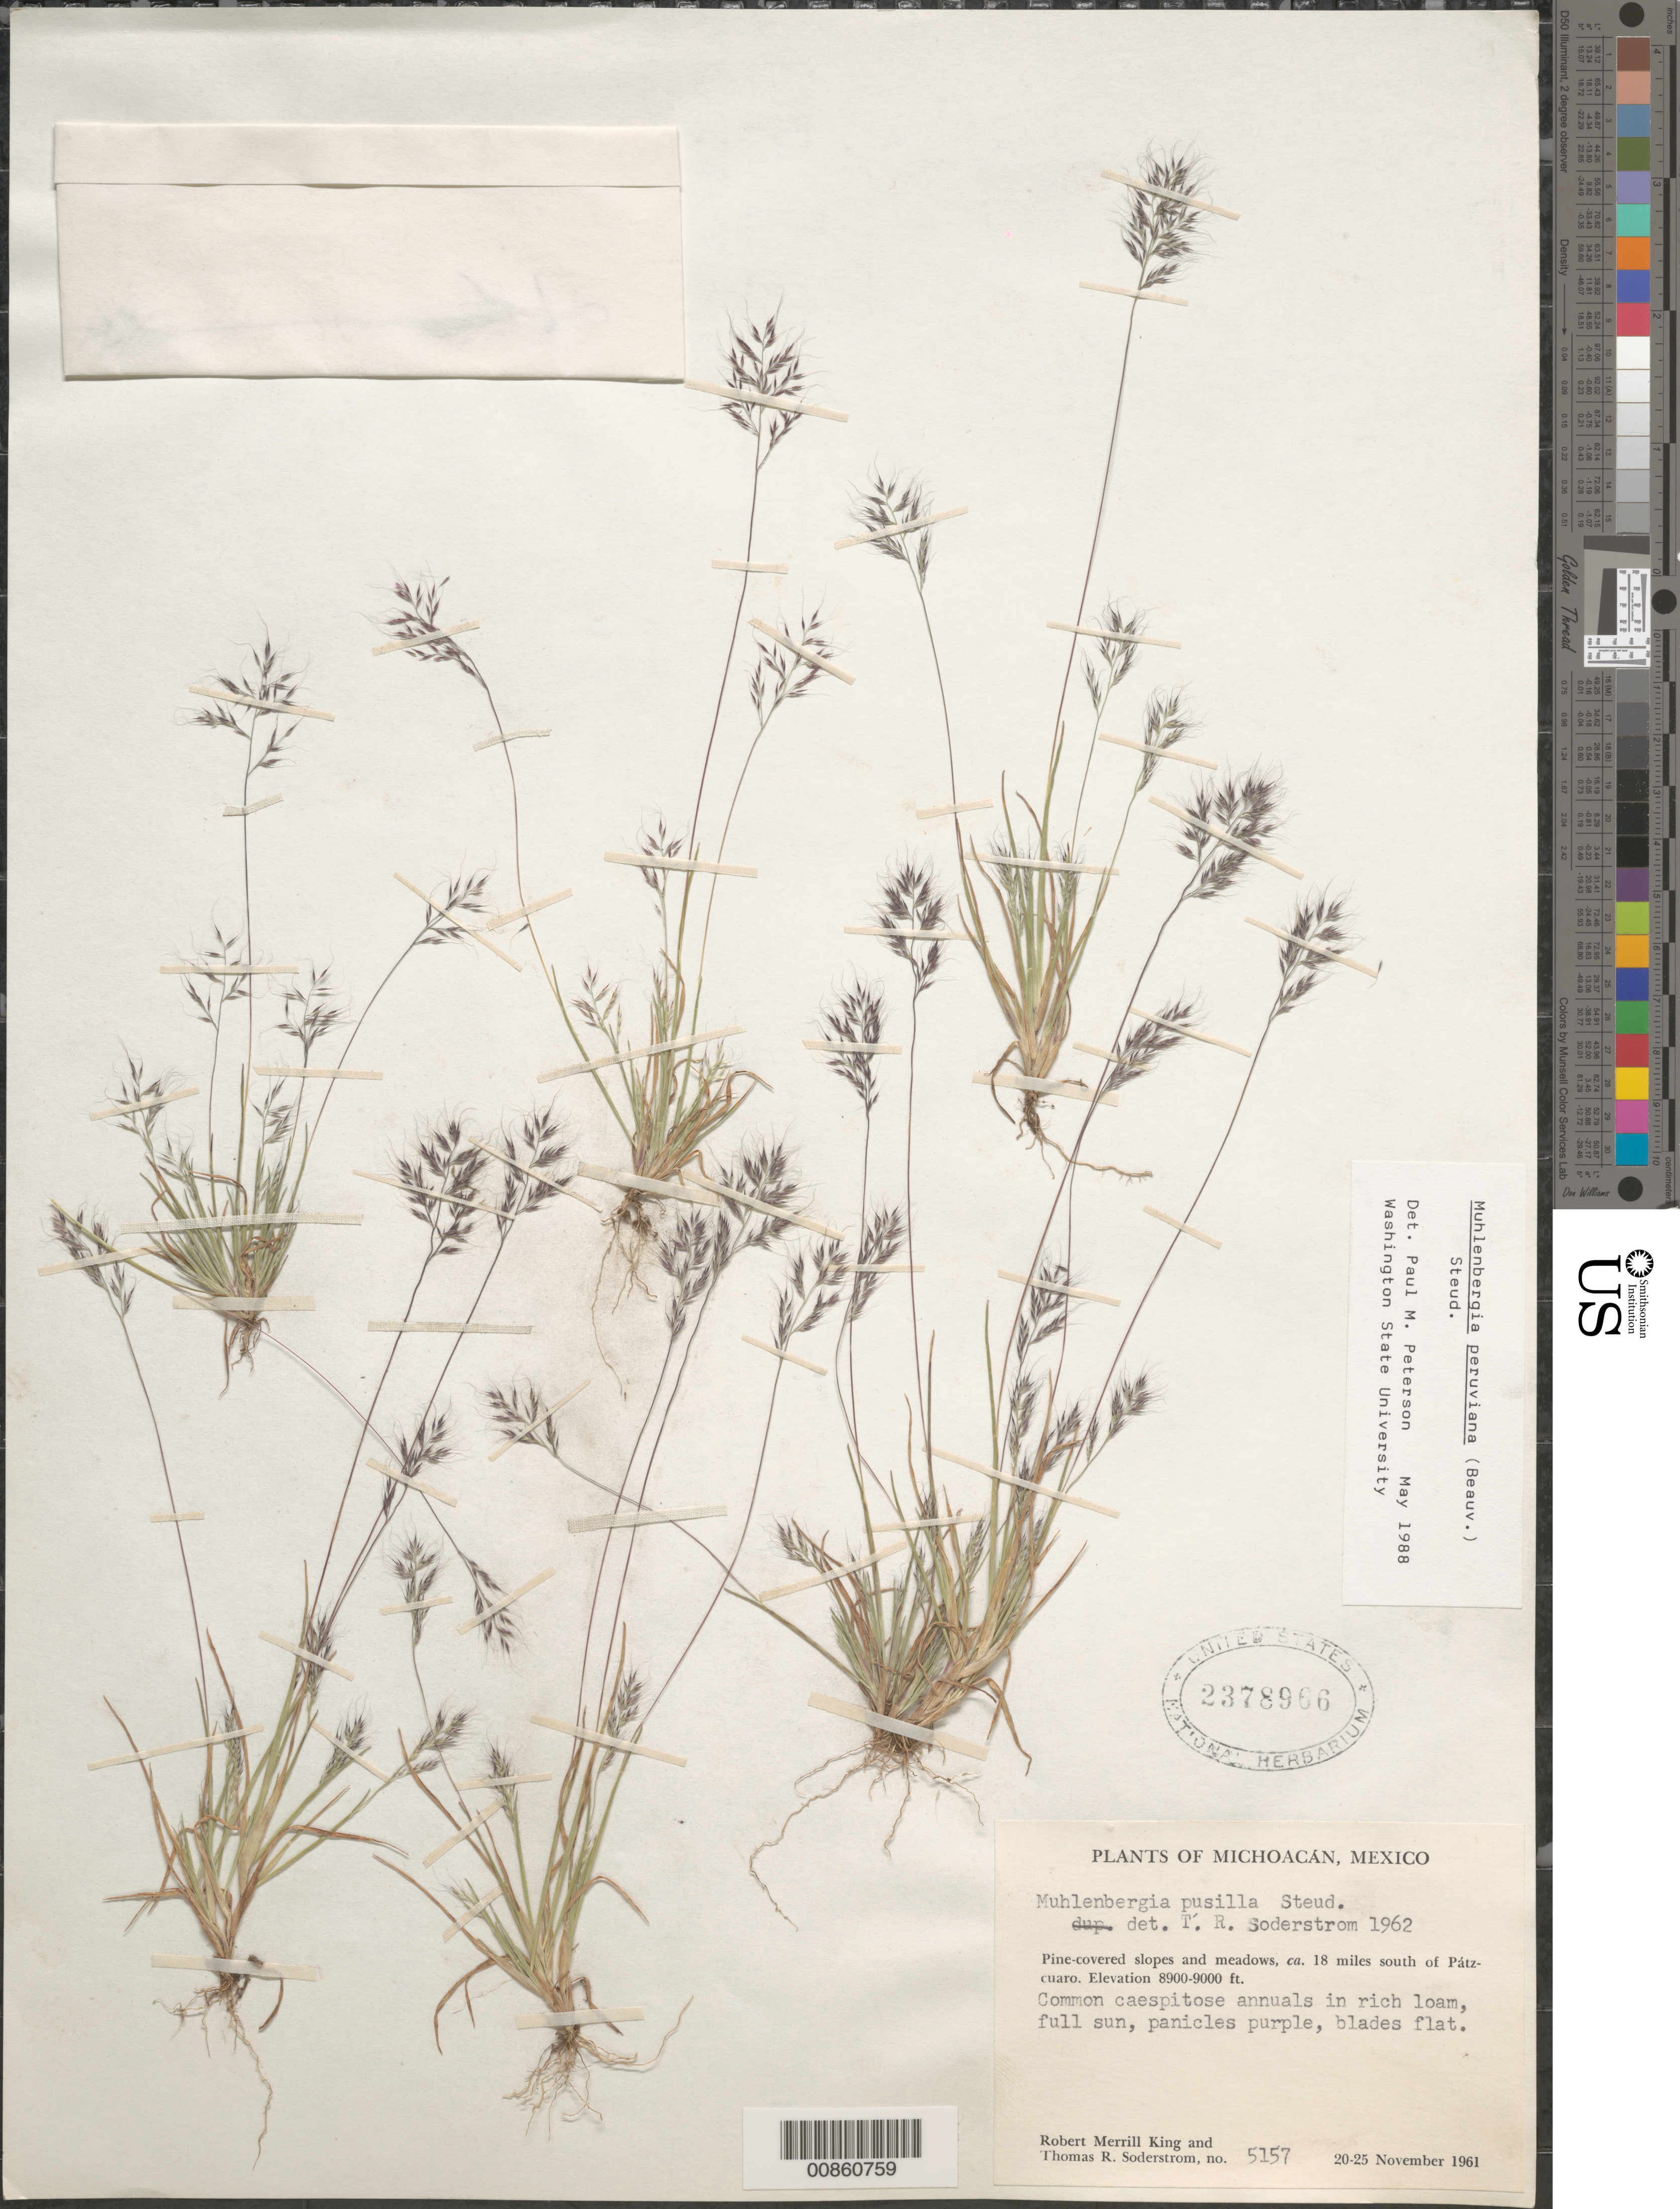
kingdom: Plantae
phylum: Tracheophyta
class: Liliopsida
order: Poales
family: Poaceae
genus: Muhlenbergia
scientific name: Muhlenbergia peruviana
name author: (P. Beauv.) Steud.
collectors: R. M. King & T. R. Soderstrom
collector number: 5157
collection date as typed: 20 Nov 1961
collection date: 1961-11-20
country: Mexico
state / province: Michoacán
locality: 18 mi S of Patzcuaro, Mich.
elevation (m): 2743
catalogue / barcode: US 2378966